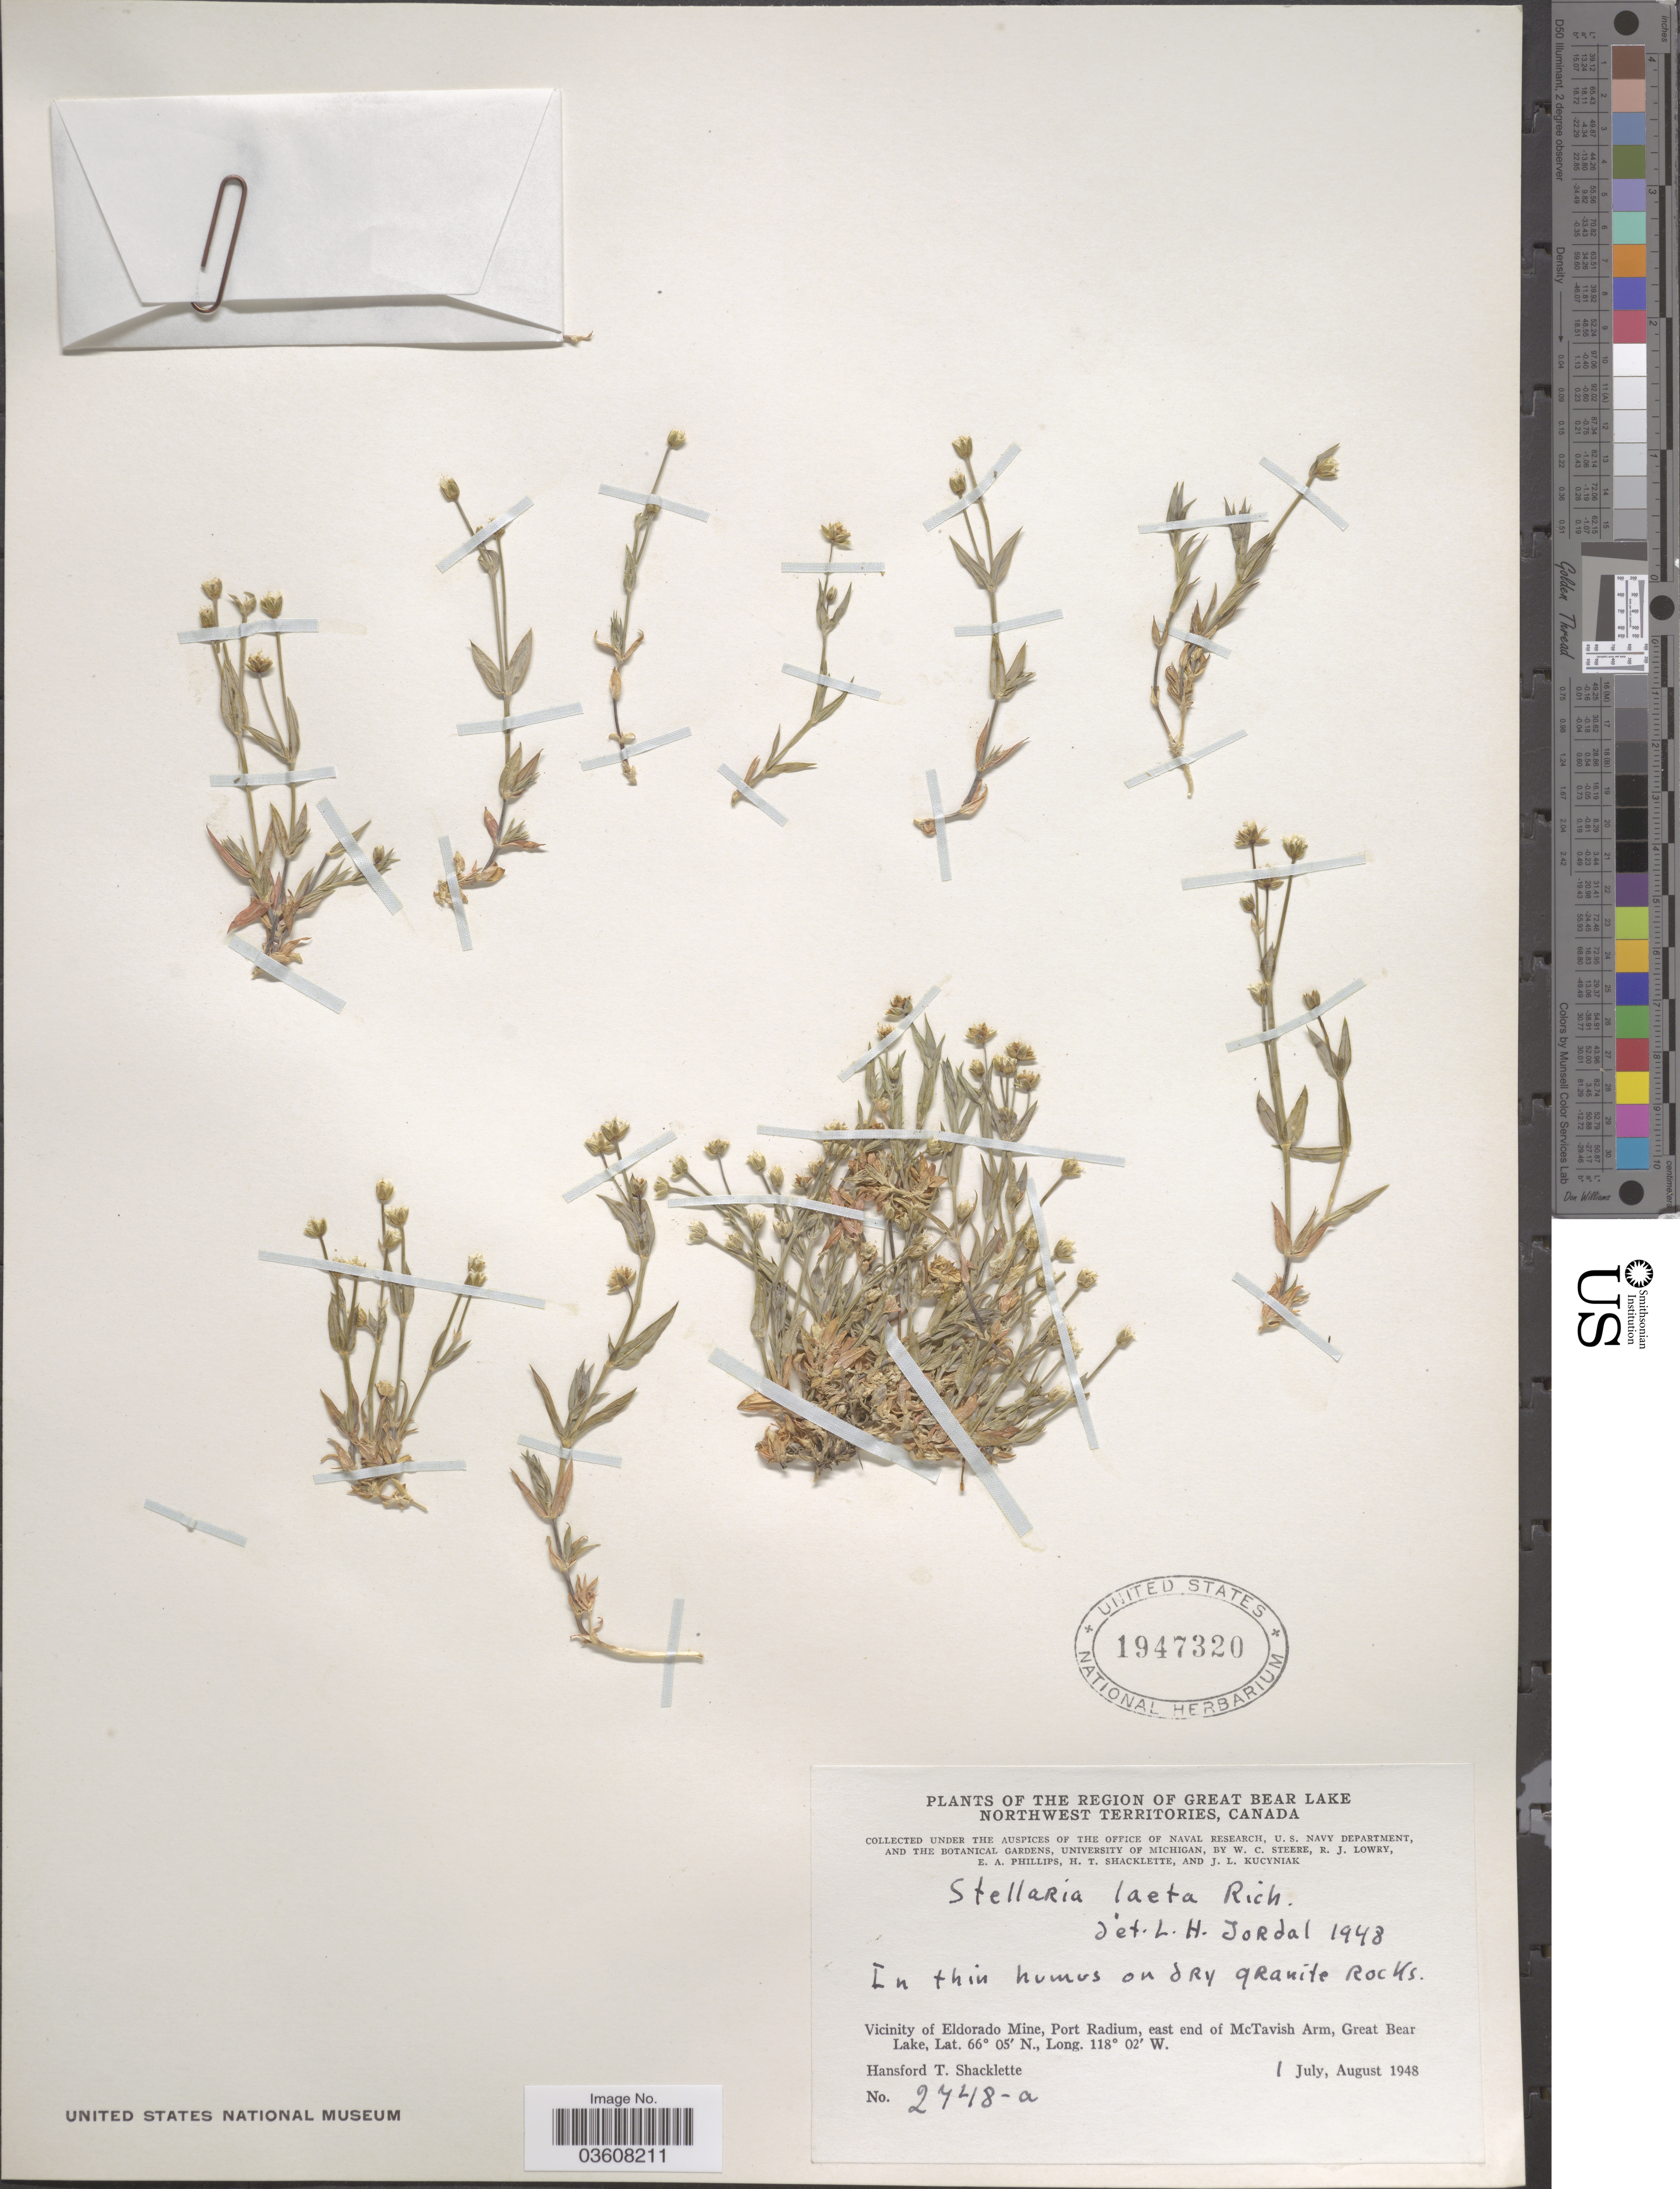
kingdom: Plantae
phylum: Tracheophyta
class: Magnoliopsida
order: Caryophyllales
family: Caryophyllaceae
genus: Stellaria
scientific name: Stellaria laeta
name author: Richards.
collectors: H. Shacklette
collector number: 2748-a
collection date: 1948-07-01/1948-08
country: Canada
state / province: Northwest Territories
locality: The Region of Great Bear Lake. Vicinity of Eldorado Mine, Port Radium, east end of McTavish Arm, Great Bear Lake.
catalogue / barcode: US 1947320